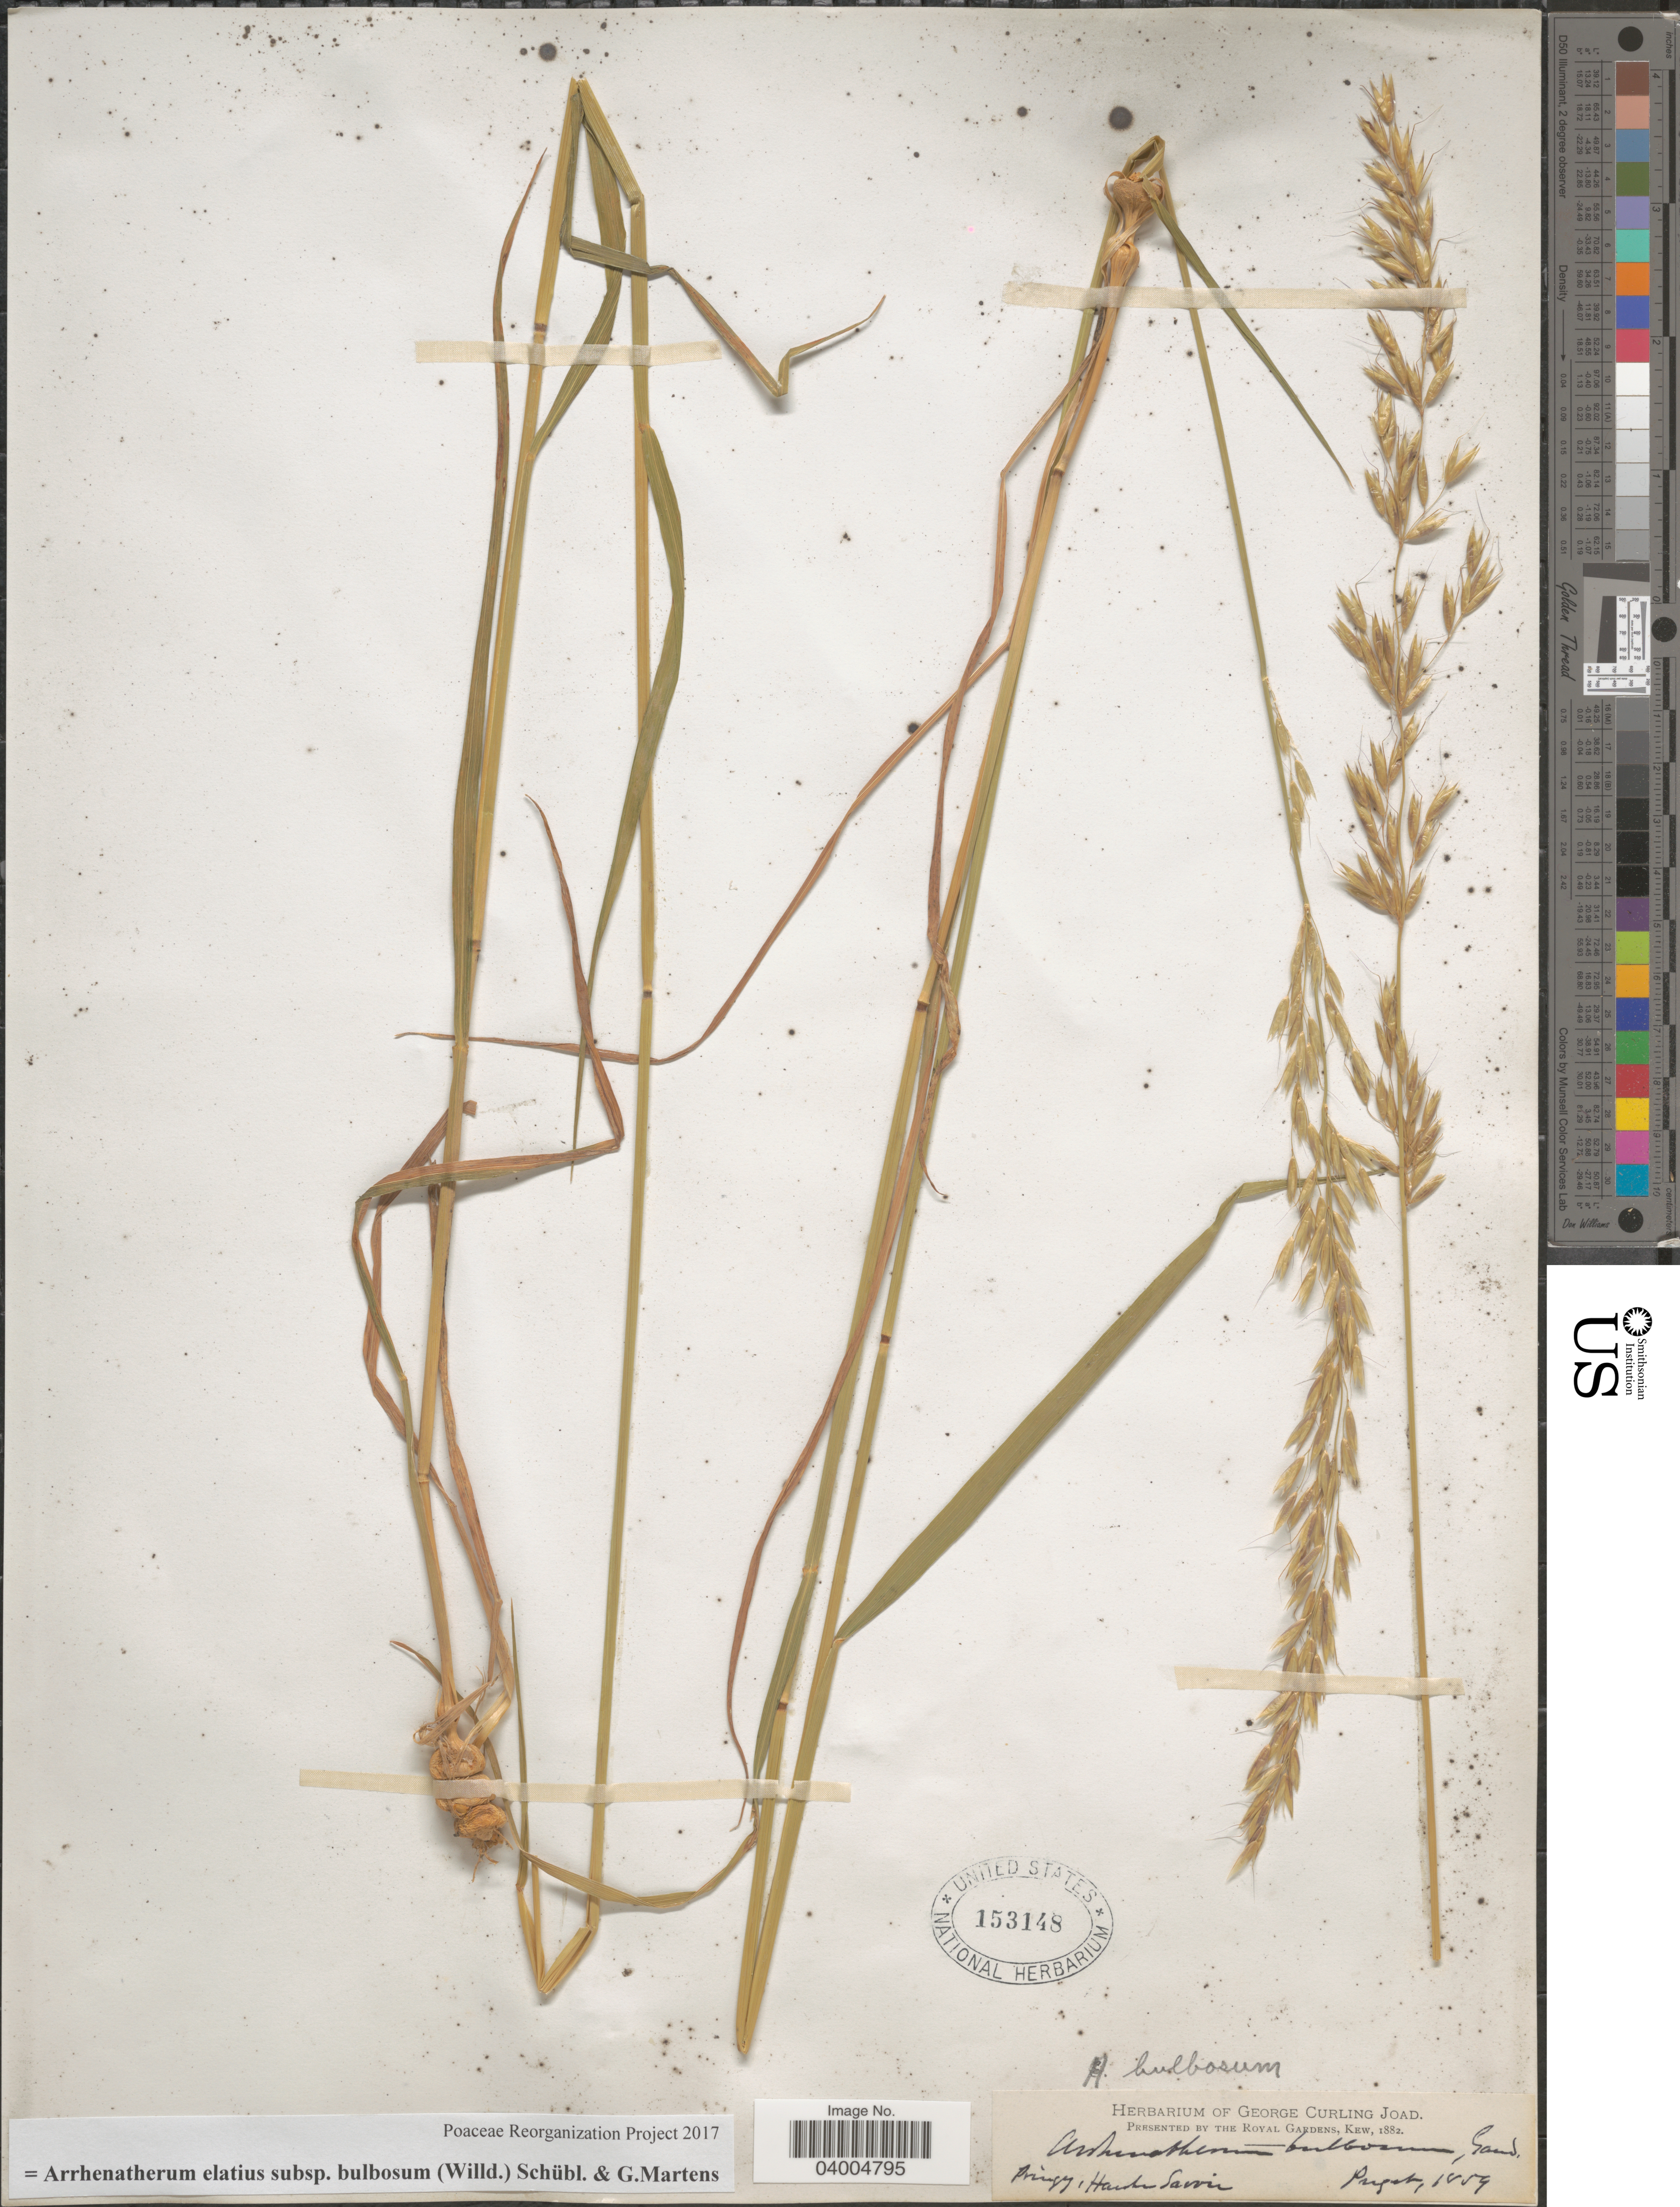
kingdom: Plantae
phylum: Tracheophyta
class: Liliopsida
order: Poales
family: Poaceae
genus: Arrhenatherum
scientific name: Arrhenatherum elatius subsp. bulbosum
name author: (Willd.) G. Martens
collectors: -. Puget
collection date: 1859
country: France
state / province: Auvergne-Rhône-Alpes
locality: Pringy, Haute Savoie.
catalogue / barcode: US 153148